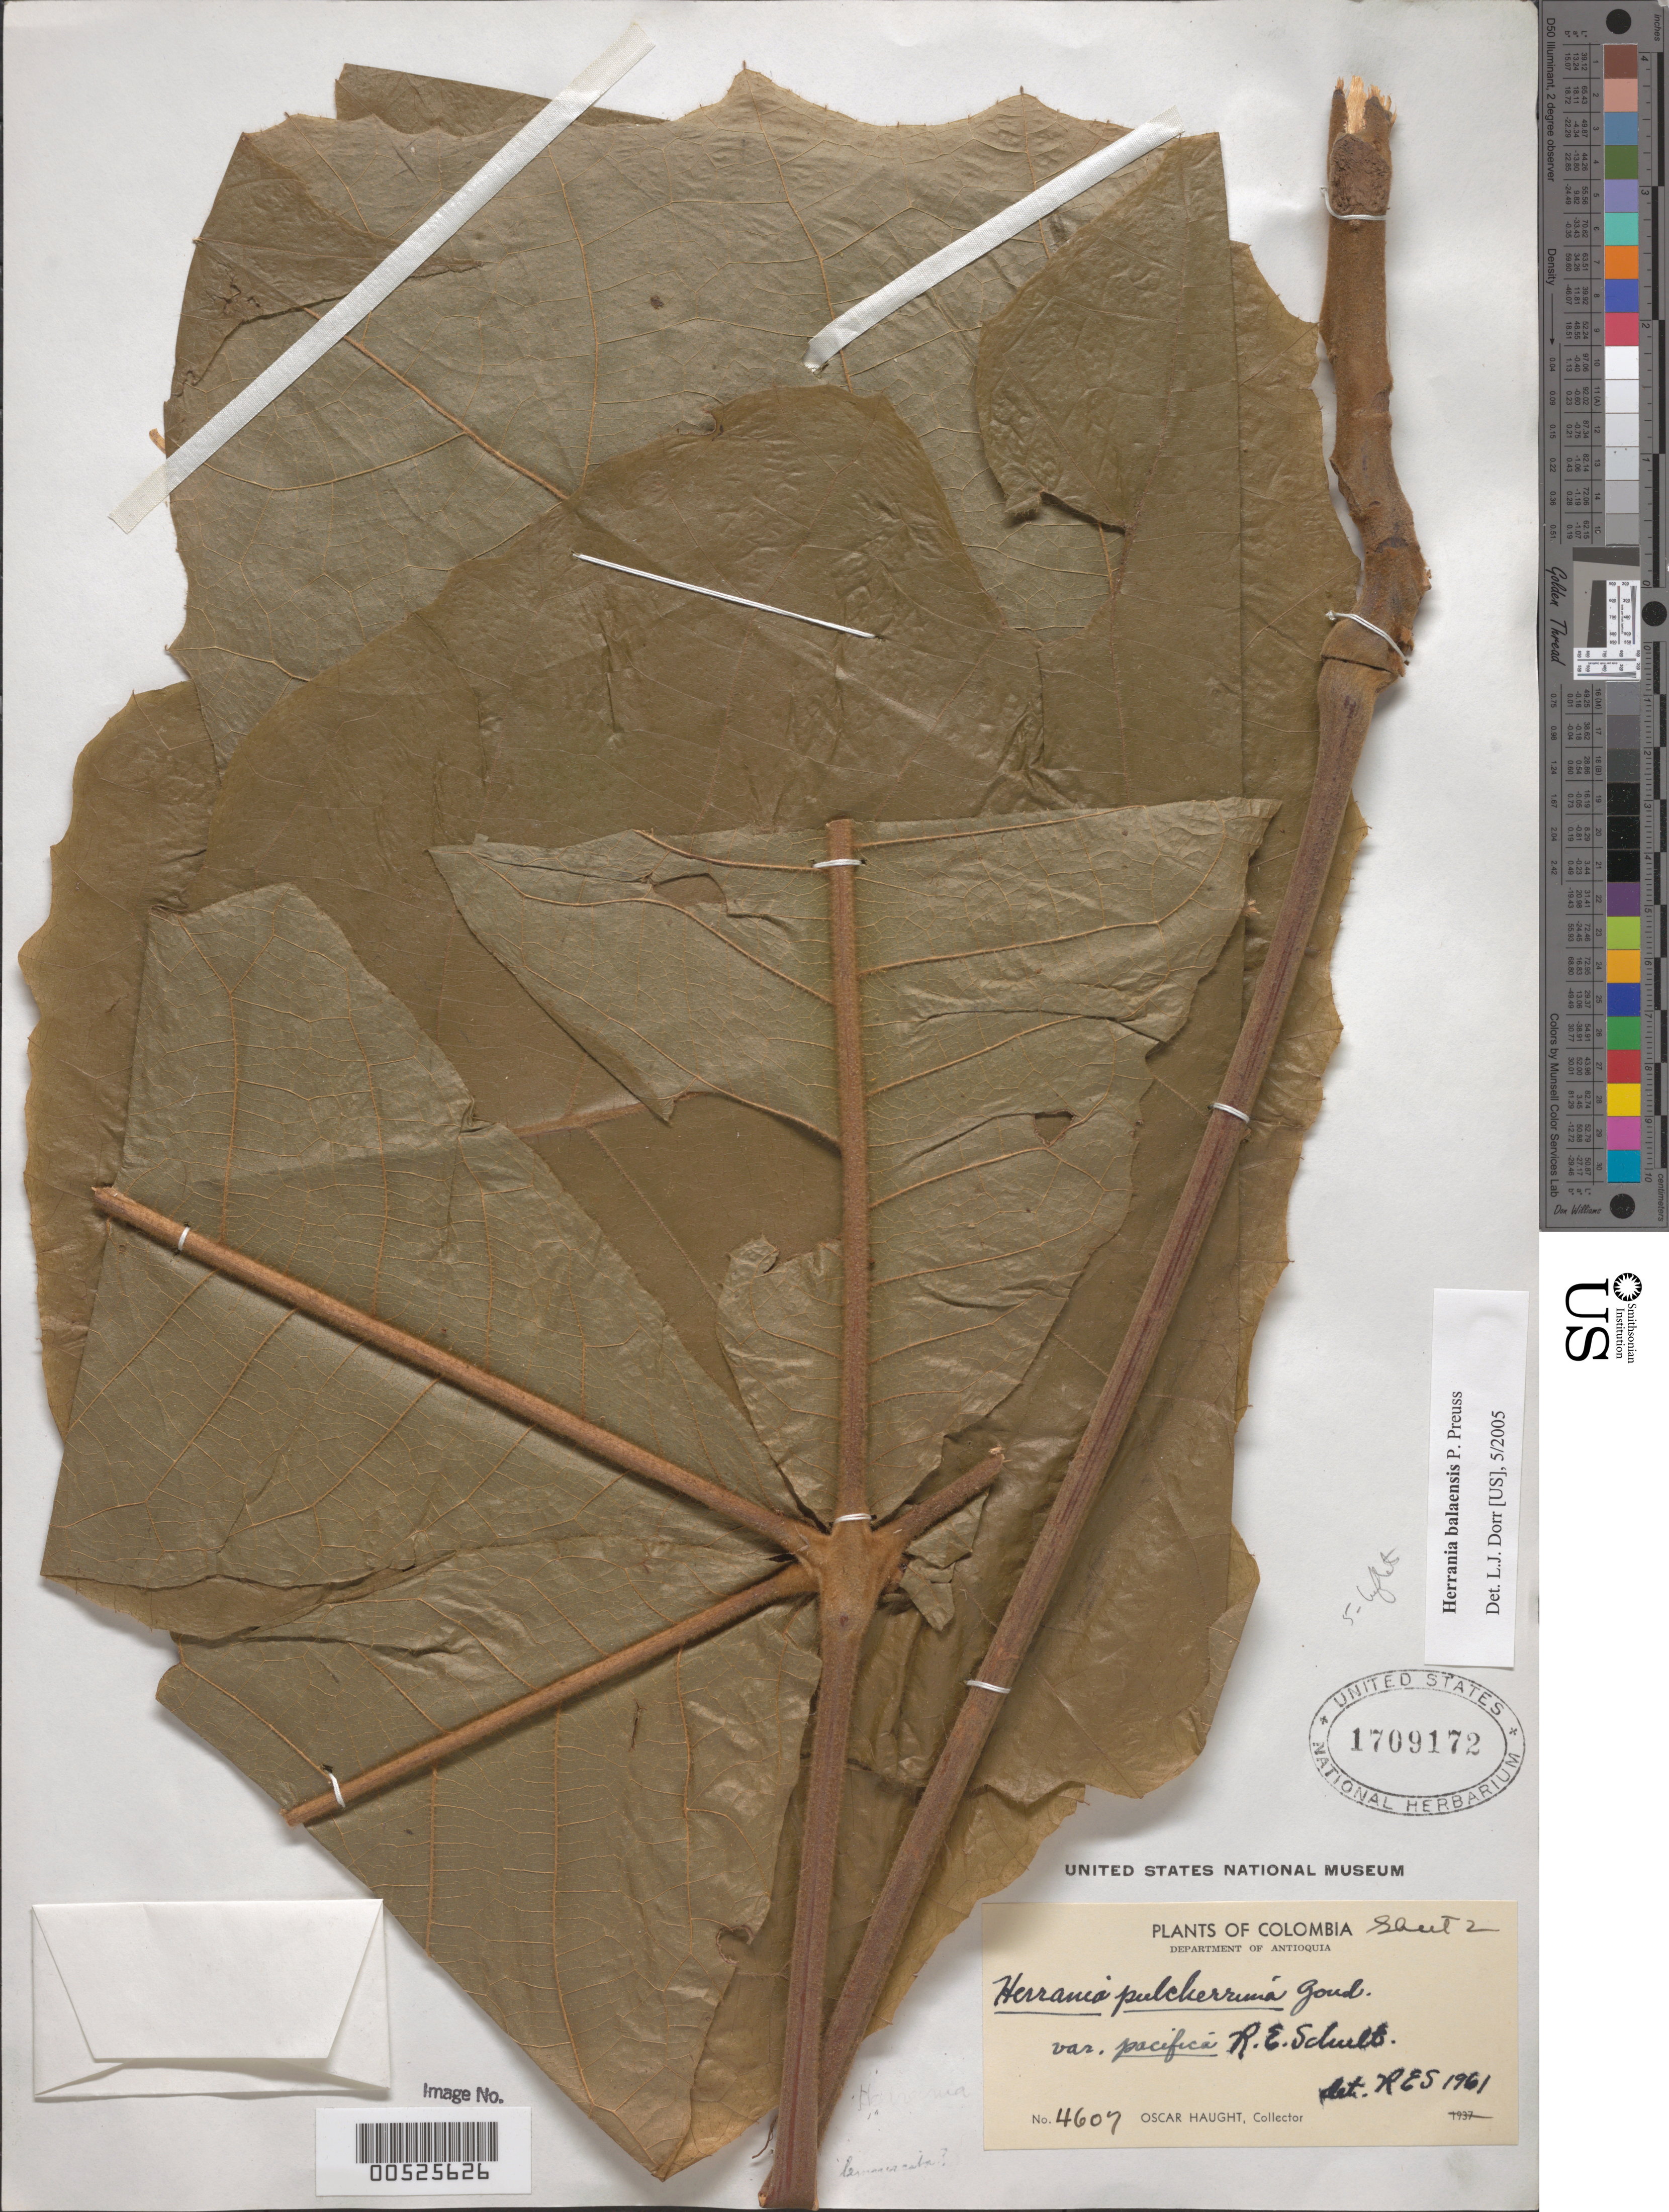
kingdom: Plantae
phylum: Tracheophyta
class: Magnoliopsida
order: Malvales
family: Malvaceae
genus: Theobroma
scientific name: Theobroma pulcherrimum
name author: (Goudot) De Wild.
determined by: Dorr, Laurence J., Curator (BOT), Smithsonian Institution - National Museum of Natural History (UNITED STATES)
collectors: O. L. Haught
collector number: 4607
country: Colombia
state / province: Antioquia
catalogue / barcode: US 1709172